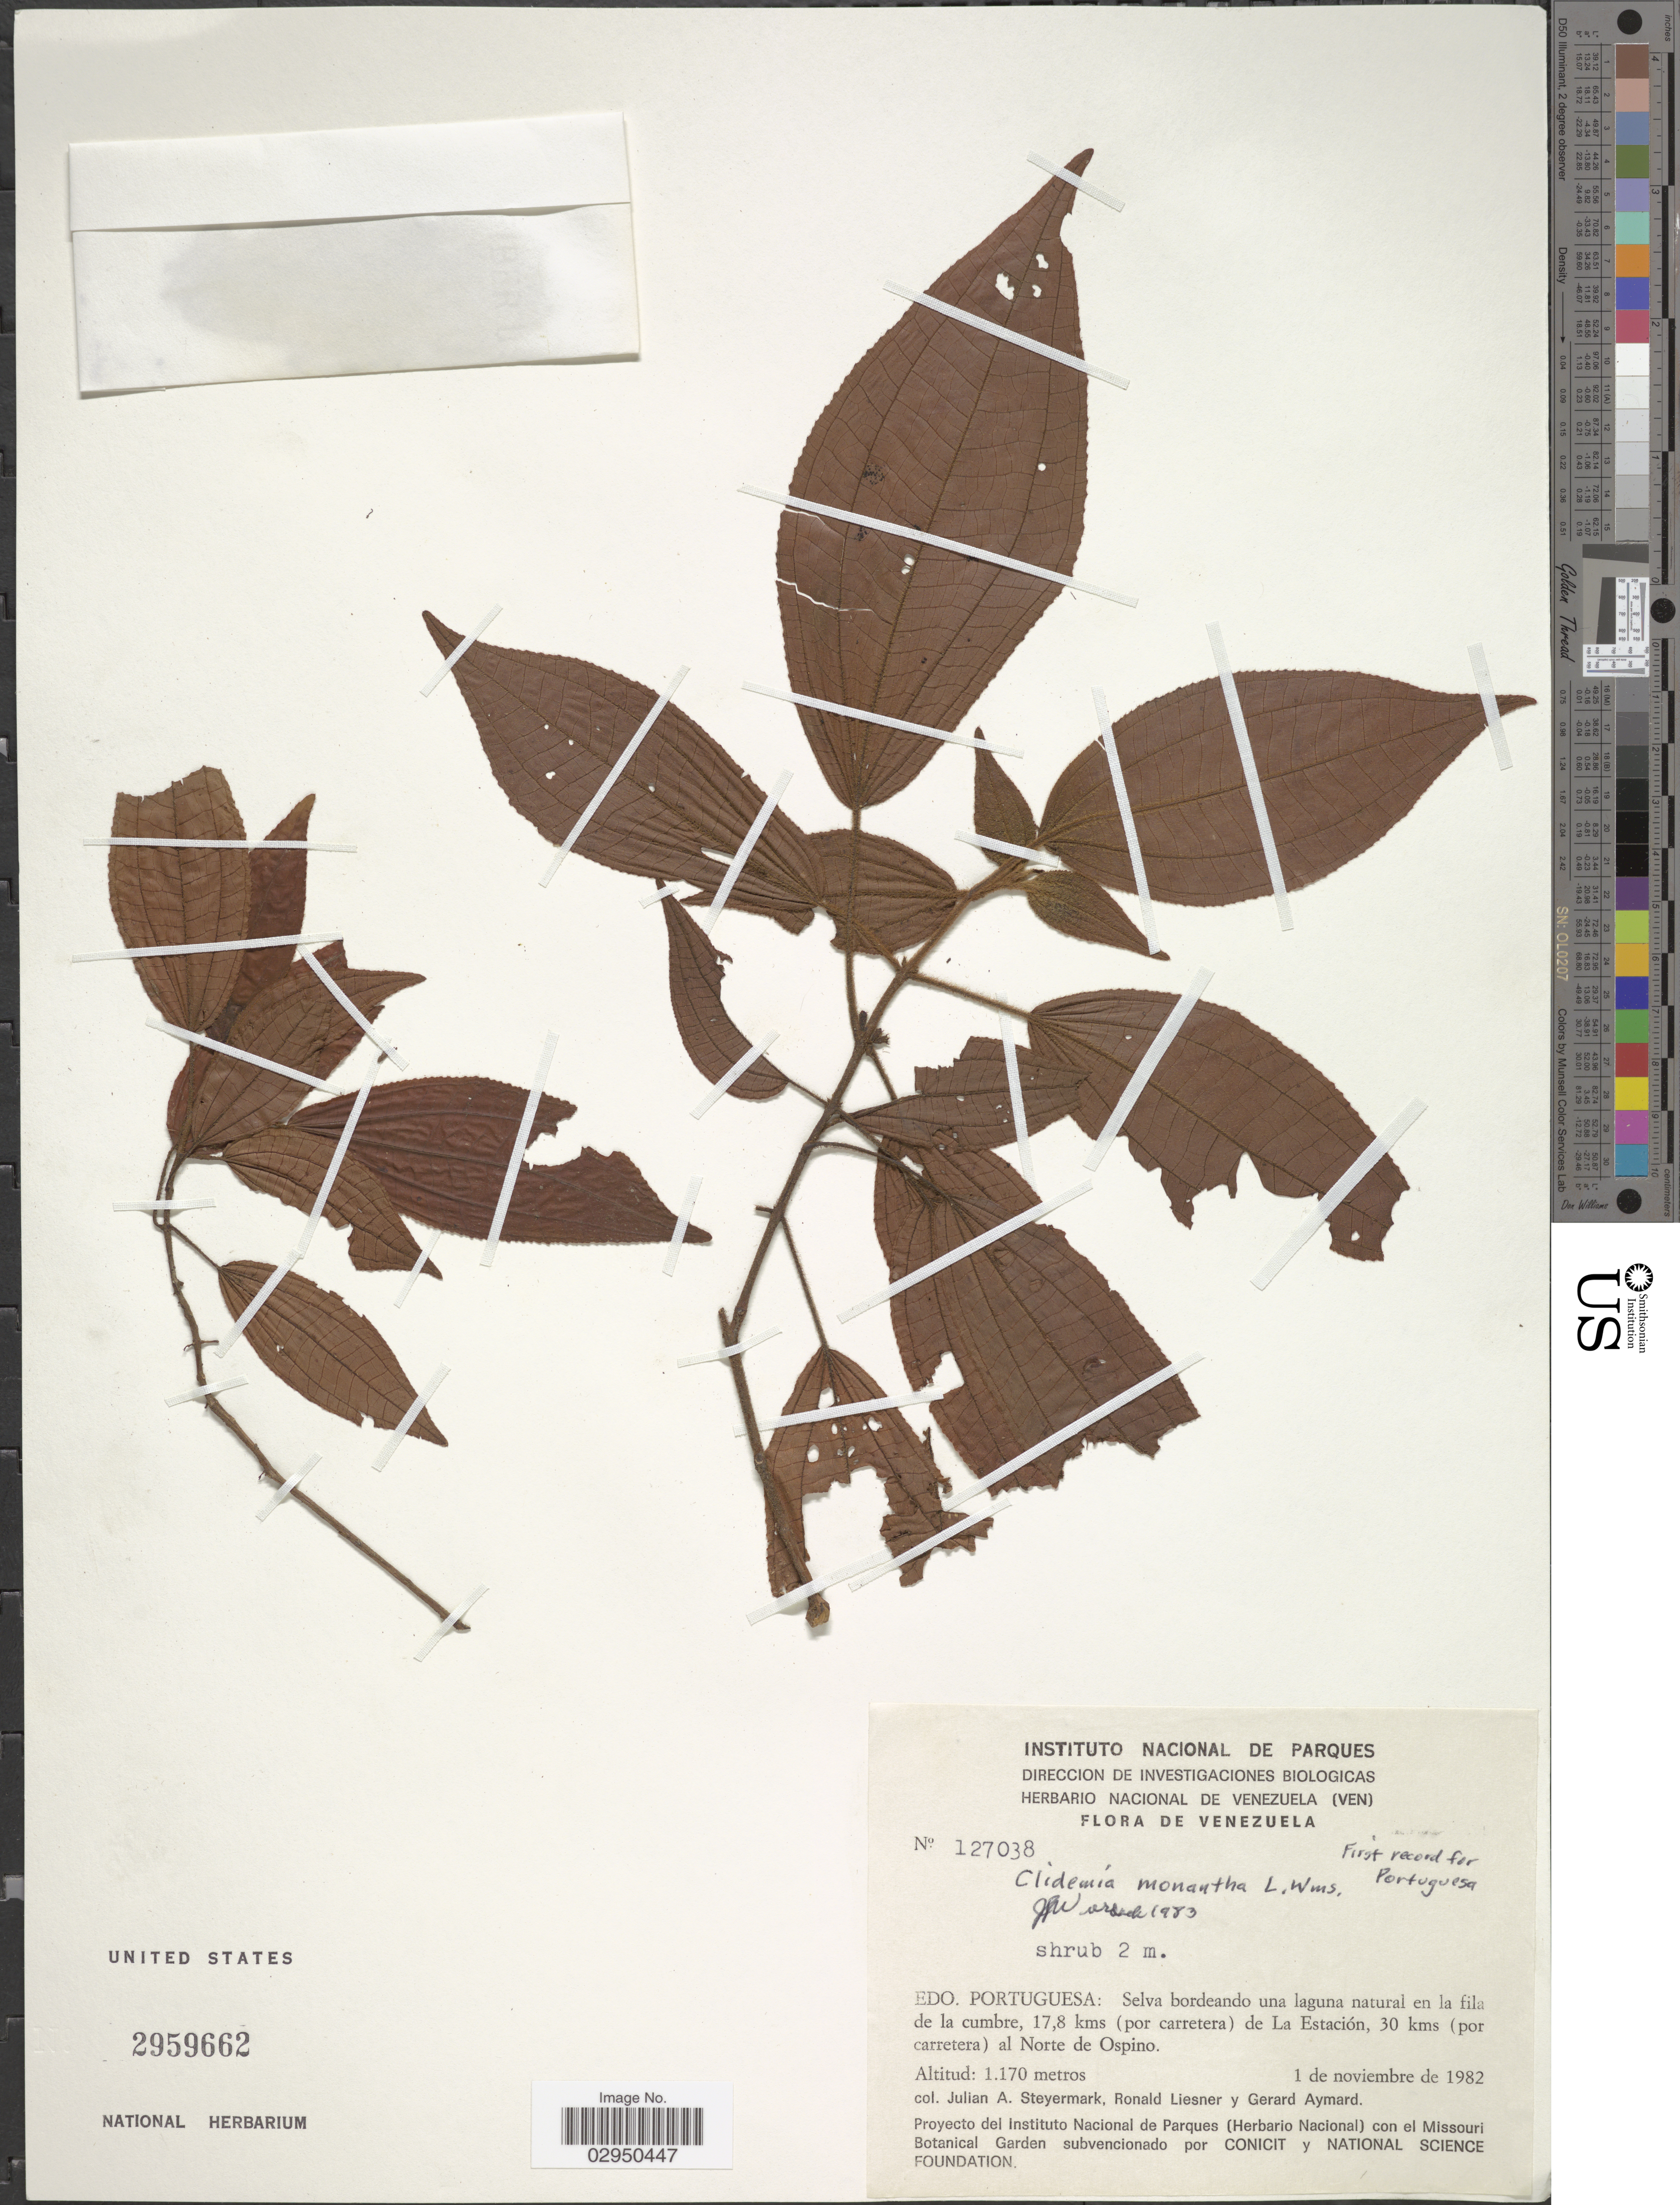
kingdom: Plantae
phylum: Tracheophyta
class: Magnoliopsida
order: Myrtales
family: Melastomataceae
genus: Clidemia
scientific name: Clidemia monantha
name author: L.O. Williams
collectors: J. Steyermark, R. L. Liesner & G. A. Aymard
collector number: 127038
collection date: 1982-11-01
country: Venezuela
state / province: Portuguesa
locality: Selva bordeando una laguna natural en la fila de la cumbre, 17.8 kms (por carretera) de La Estación, 30 kms (por carretera) al Norte de Ospino.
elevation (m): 1170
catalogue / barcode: US 2959662